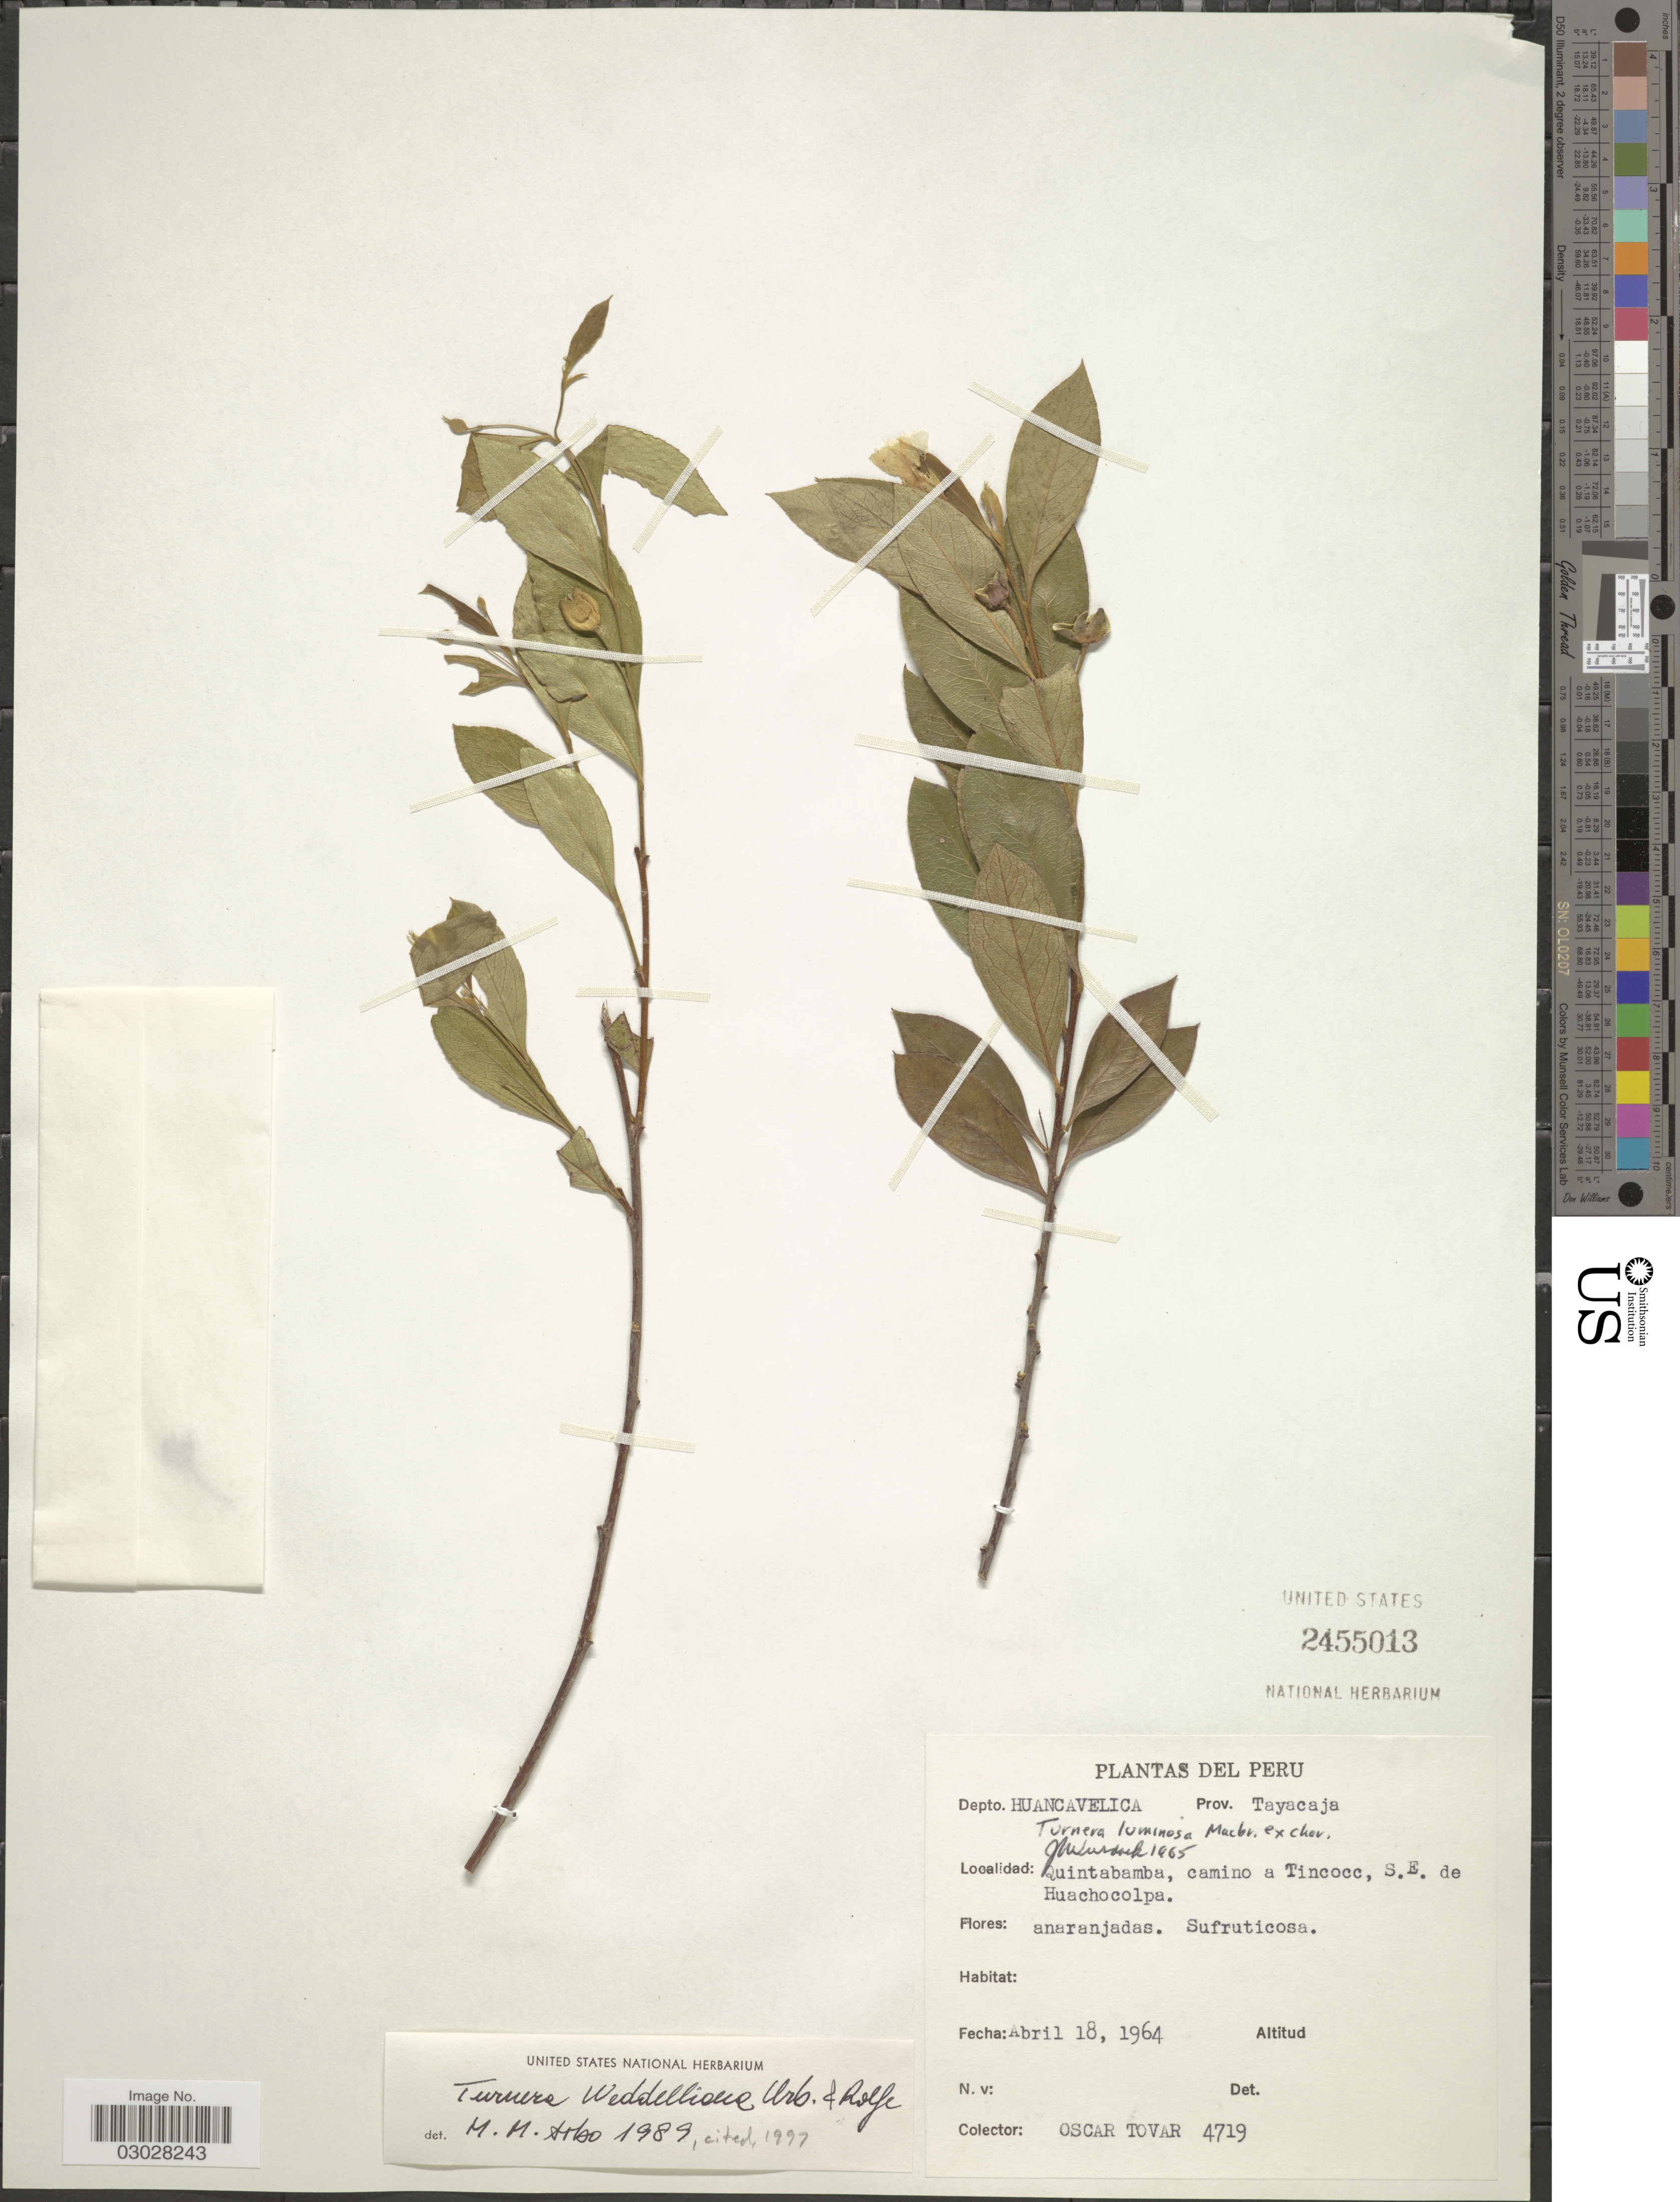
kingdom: Plantae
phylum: Tracheophyta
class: Magnoliopsida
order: Malpighiales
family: Turneraceae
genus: Turnera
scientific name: Turnera weddelliana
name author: Urb. & Rolfe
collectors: Ó. Tovar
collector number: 4719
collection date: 1964-04-18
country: Peru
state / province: Huancavelica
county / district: Tayacaja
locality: Depto. Huancavelica. Prov. Tayacaja. Quintabamba, camino a Tincocc, S. E. de Huachocolpa.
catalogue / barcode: US 2455013